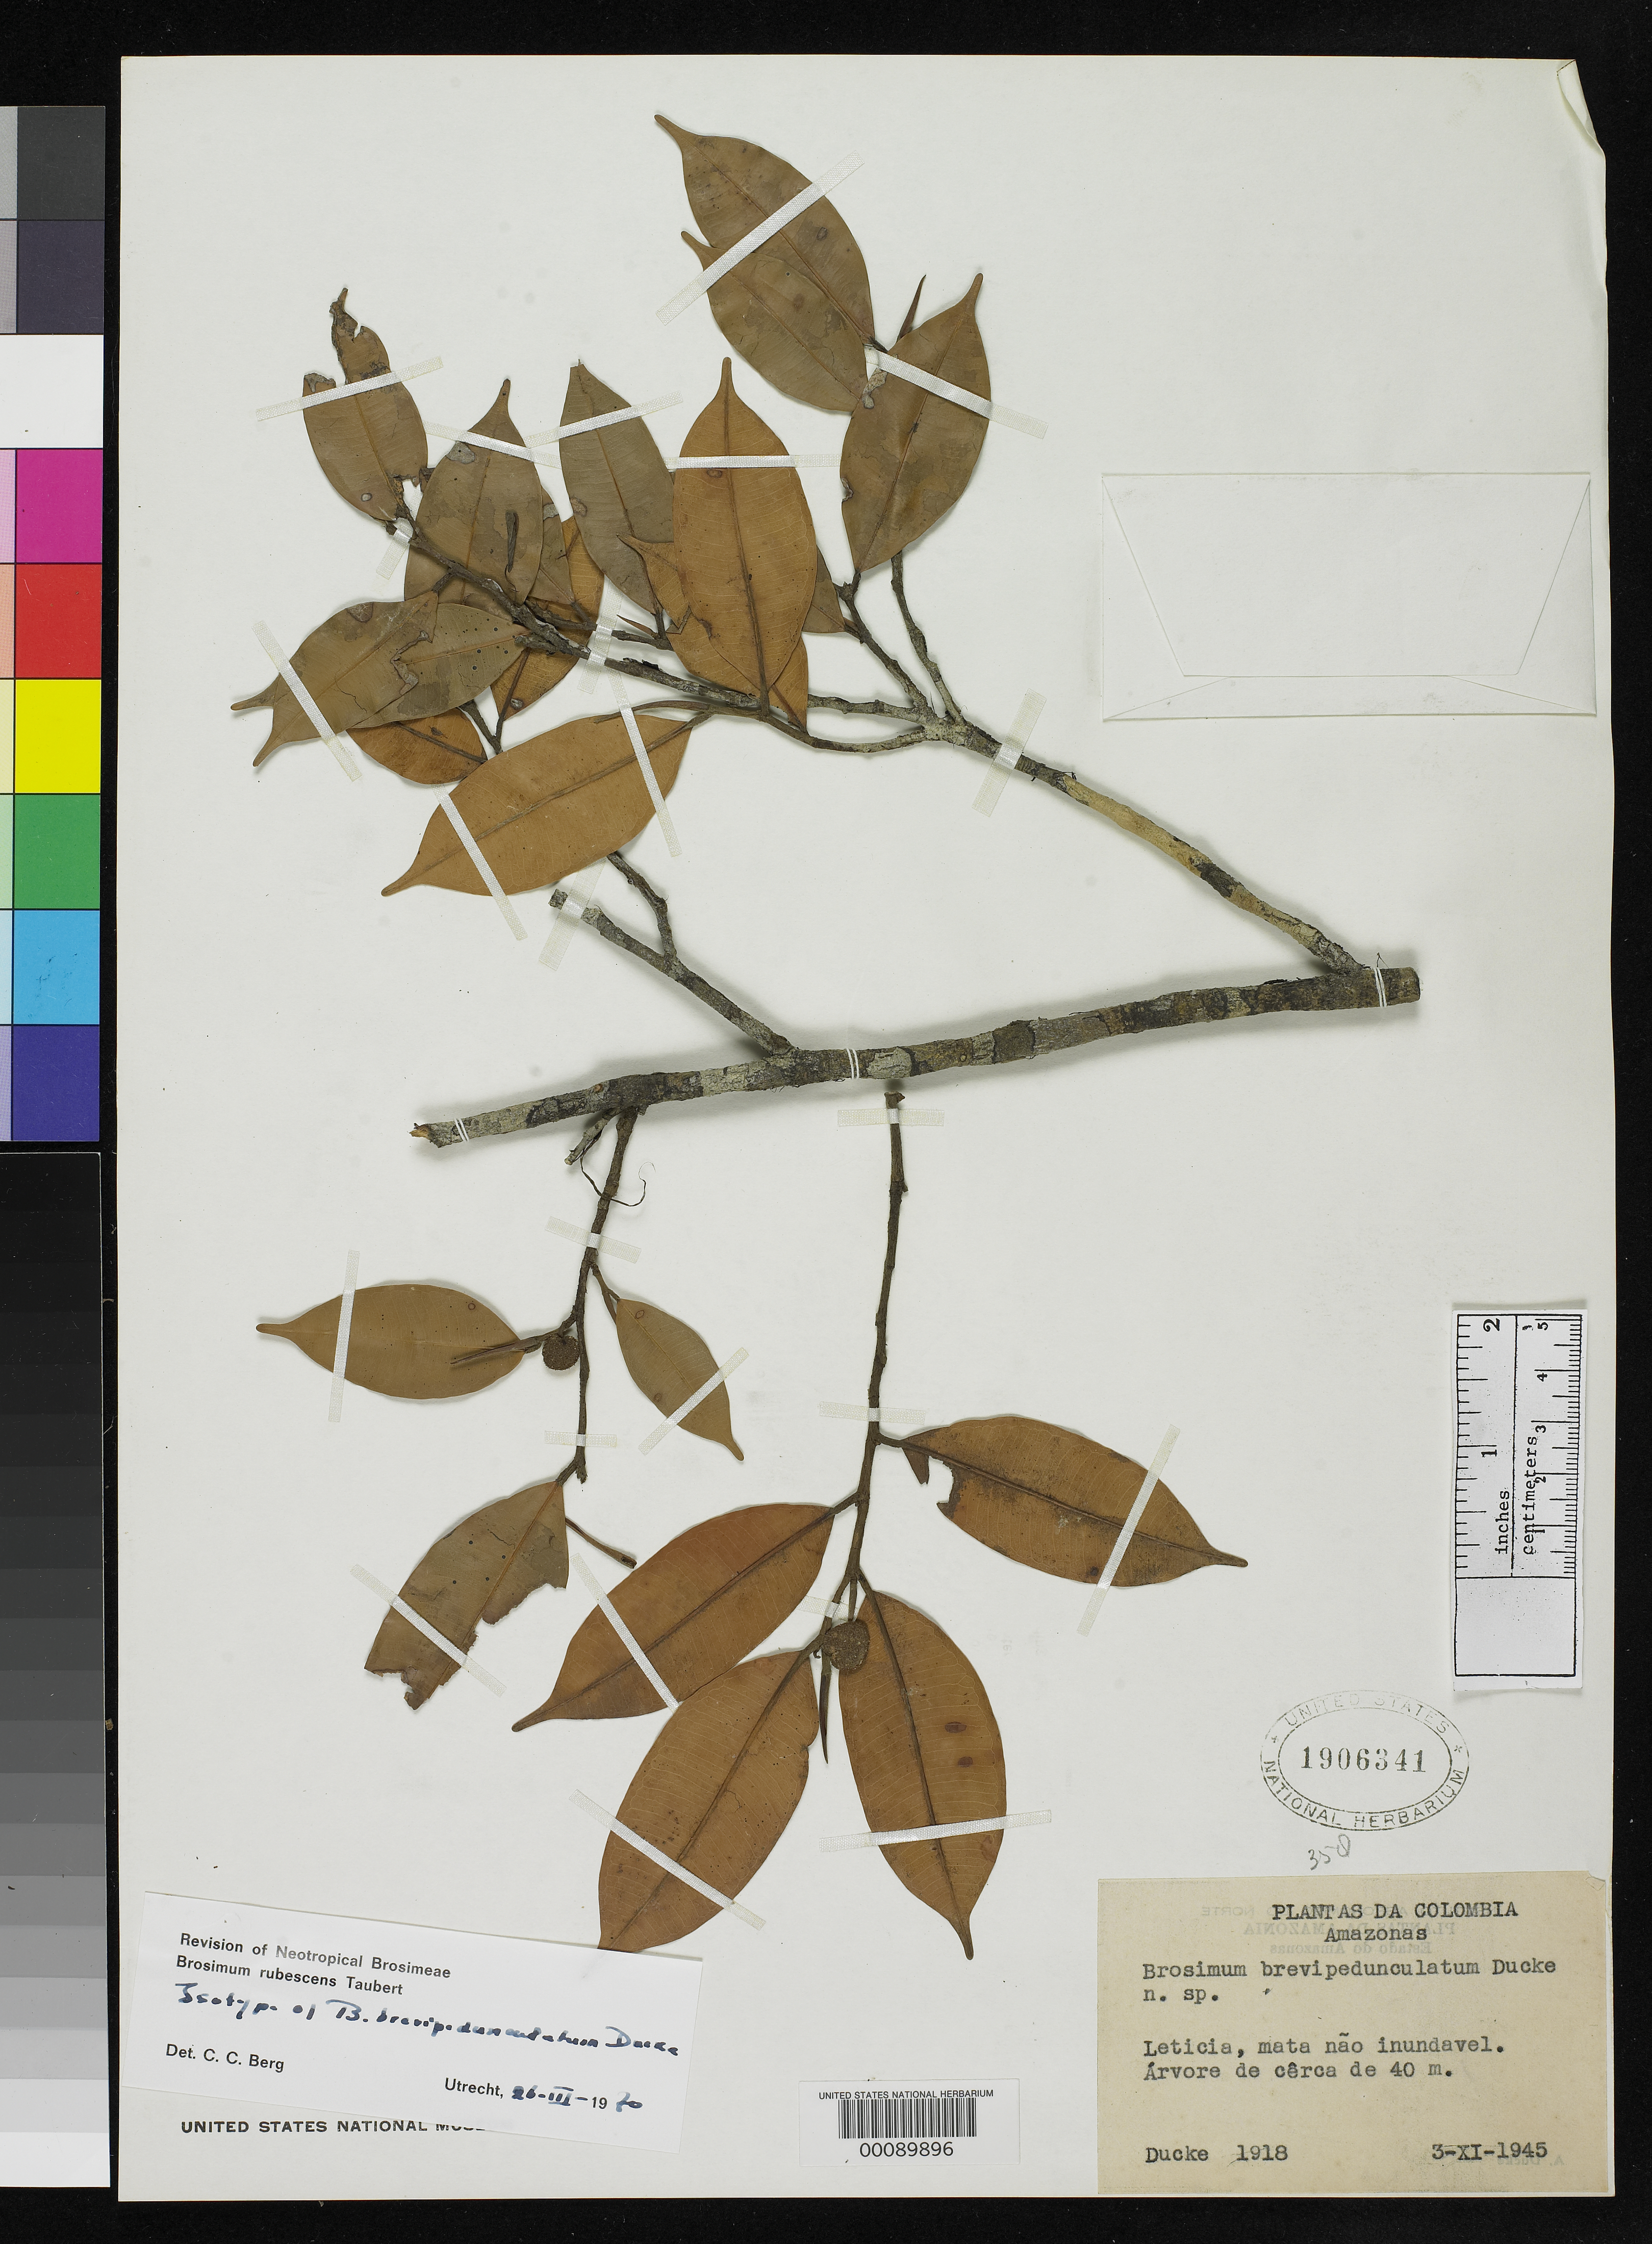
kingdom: Plantae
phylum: Tracheophyta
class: Magnoliopsida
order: Rosales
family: Moraceae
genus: Brosimum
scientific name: Brosimum brevipedunculatum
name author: Ducke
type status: Isotype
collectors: A. Ducke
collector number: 1918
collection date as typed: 03 Nov 1945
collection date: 1945-11-03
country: Colombia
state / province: Amazônas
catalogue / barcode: US 1906341